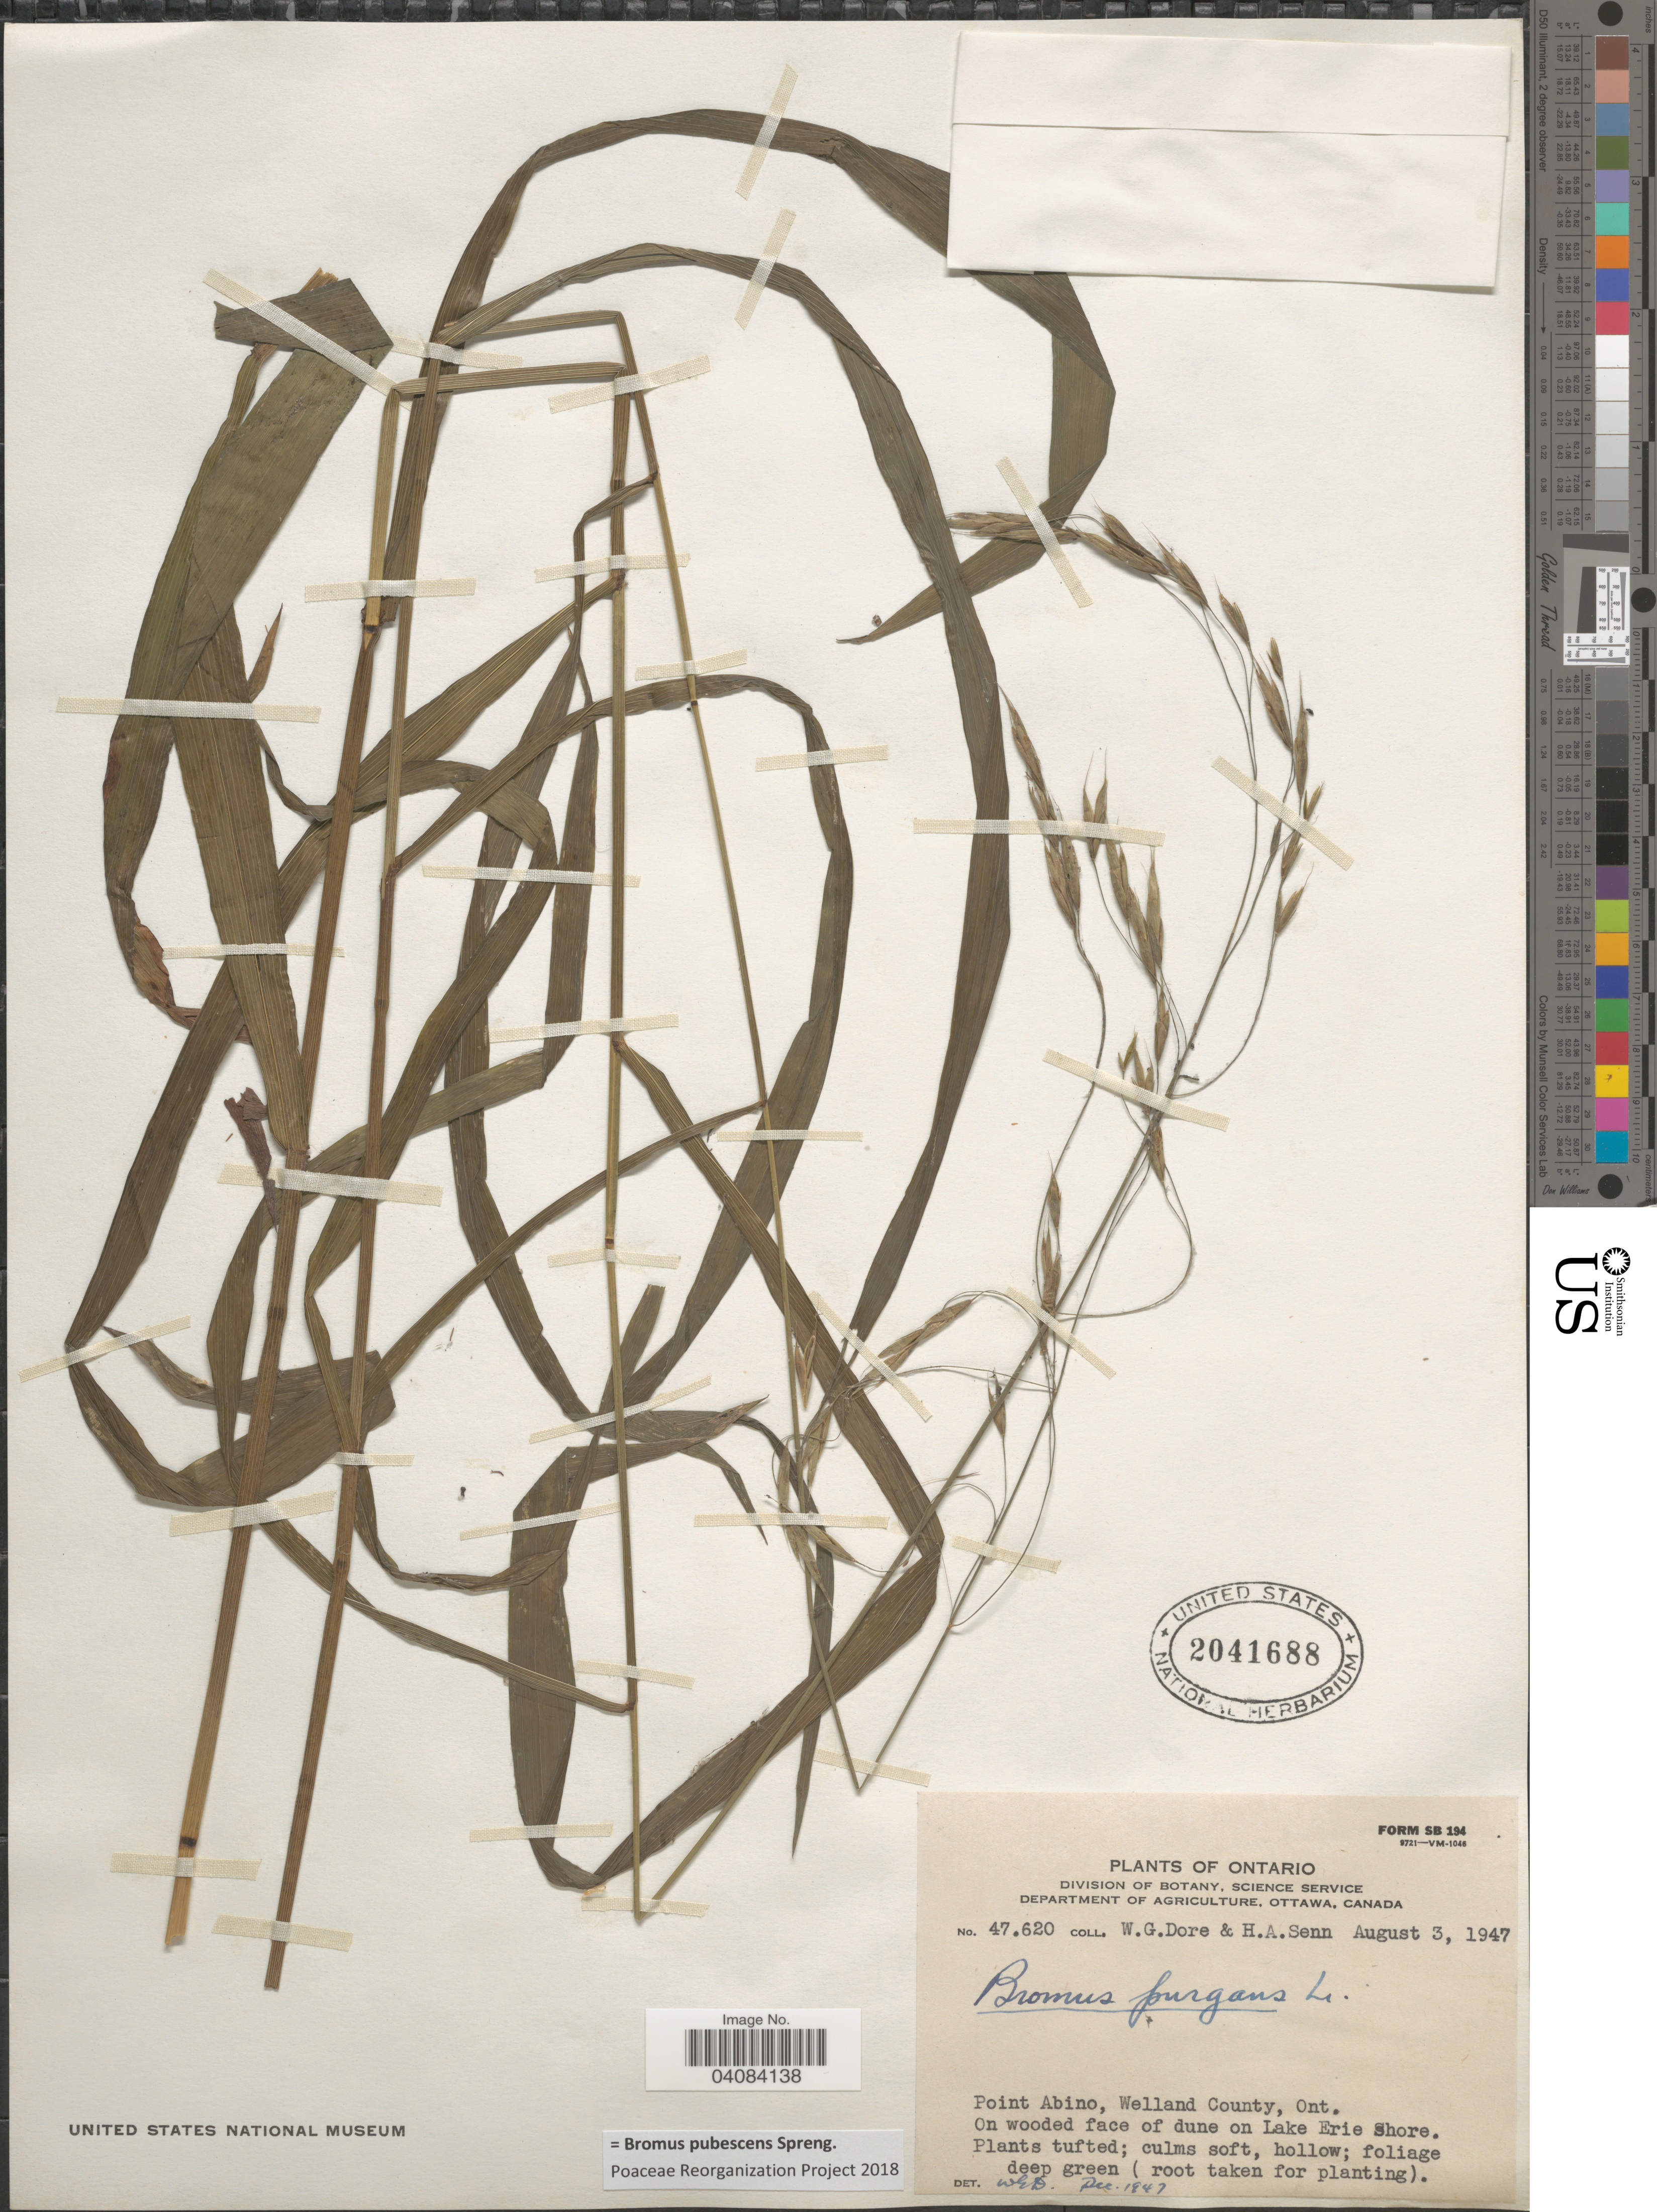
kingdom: Plantae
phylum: Tracheophyta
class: Liliopsida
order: Poales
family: Poaceae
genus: Bromus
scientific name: Bromus pubescens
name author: Muhl. ex Willd.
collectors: W. Dore & H. Senn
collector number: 47620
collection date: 1947-08-03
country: Canada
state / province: Ontario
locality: Point Abino, Welland County. On wooded face of dune on Lake Erie Shore.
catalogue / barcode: US 2041688